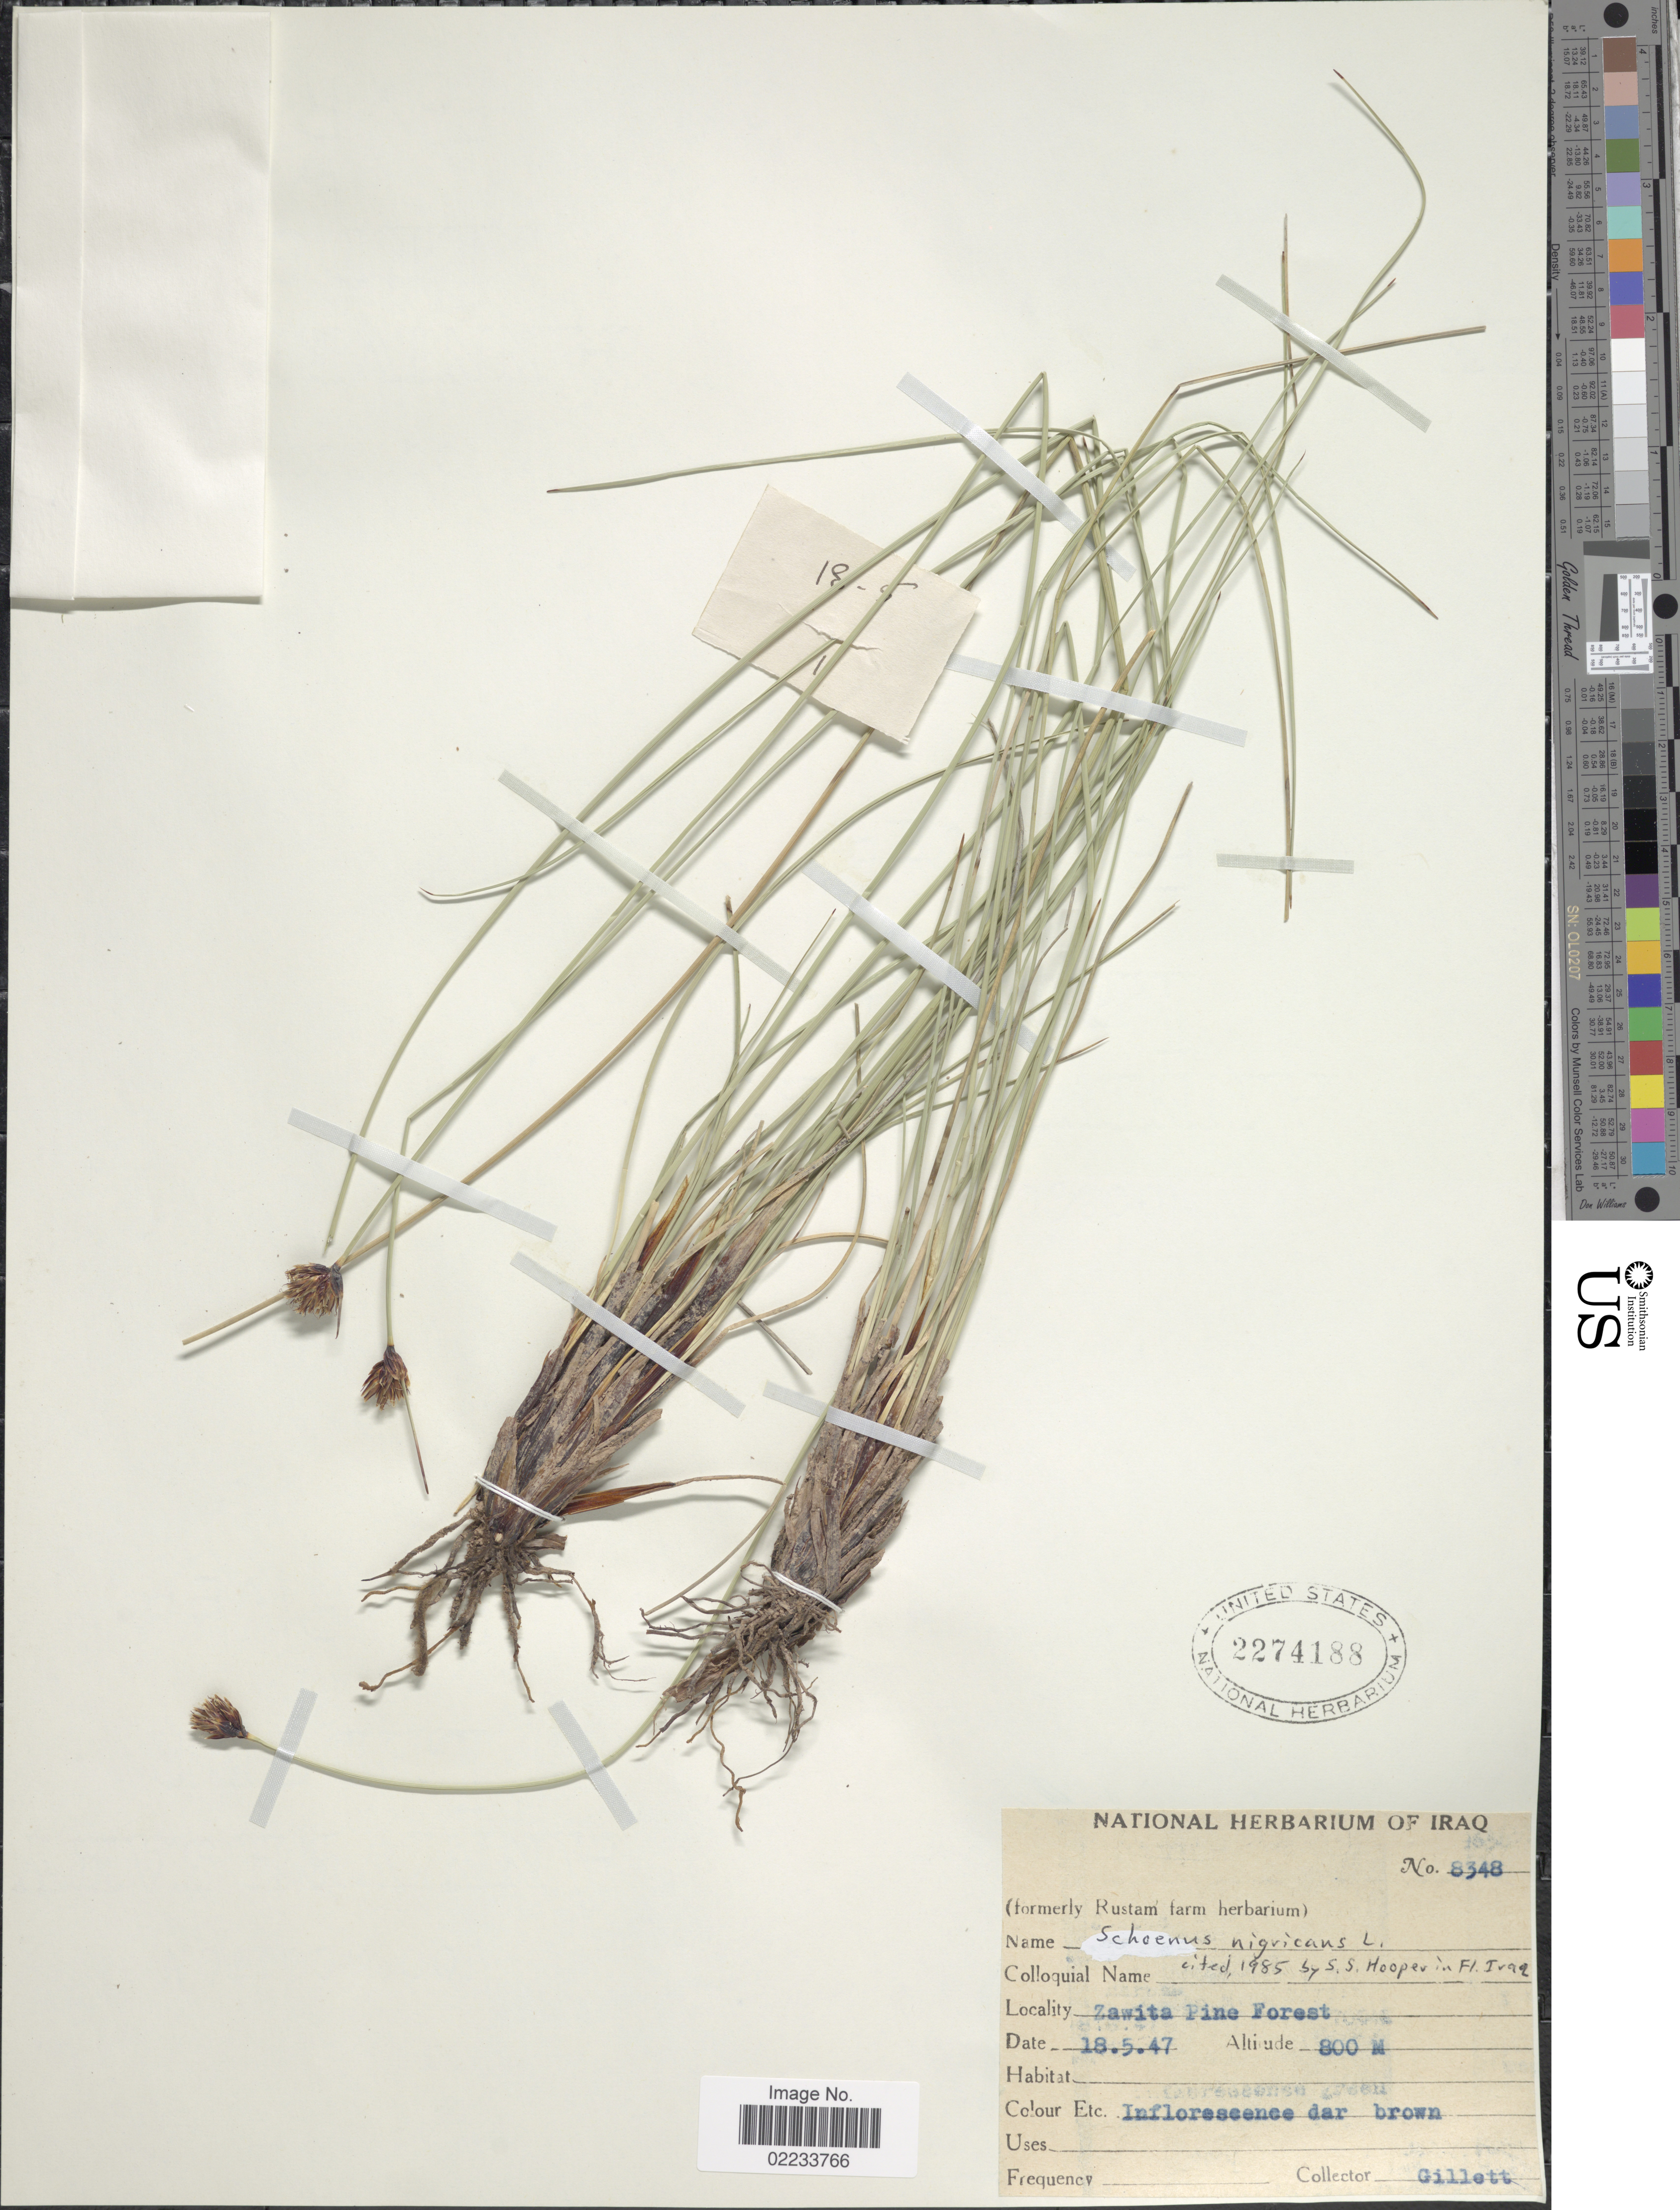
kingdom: Plantae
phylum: Tracheophyta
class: Liliopsida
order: Poales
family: Cyperaceae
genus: Schoenus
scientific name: Schoenus nigricans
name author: L.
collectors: Gillett, --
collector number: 8348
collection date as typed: Transcribed d/m/y: 18/5/47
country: Iraq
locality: Zawita Pine Forest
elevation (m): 800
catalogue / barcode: US 2274188